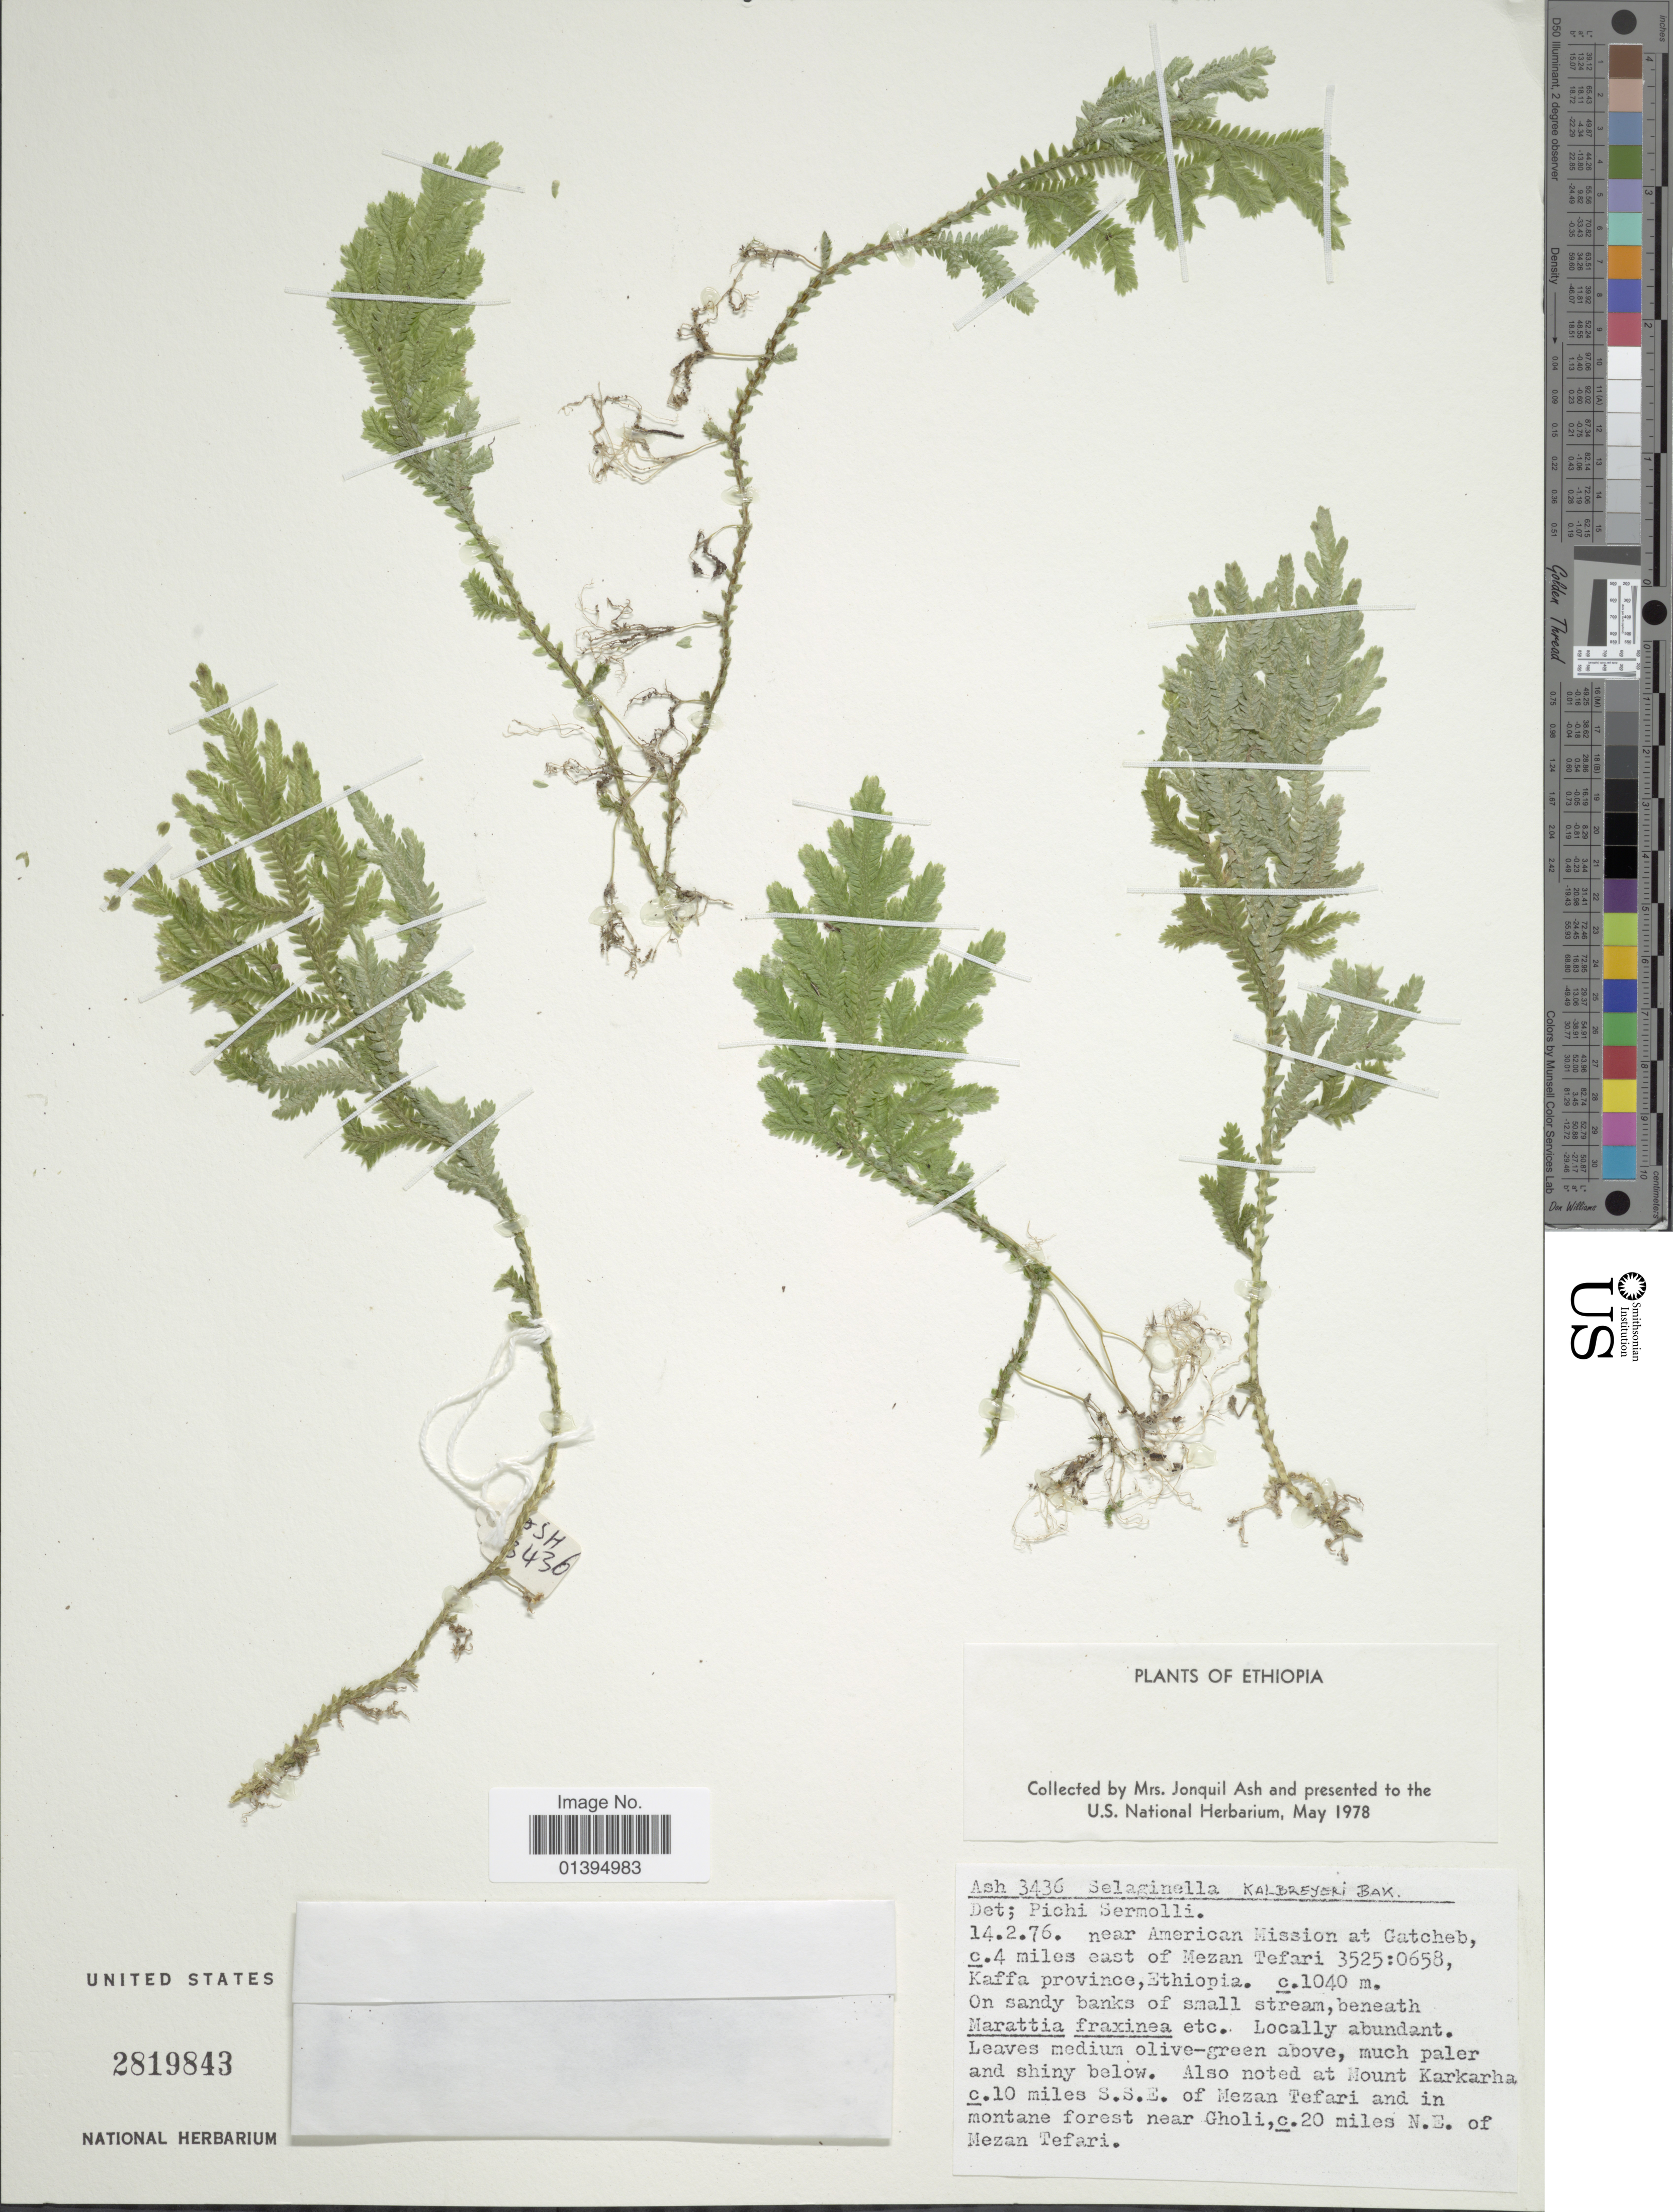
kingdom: Plantae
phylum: Tracheophyta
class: Lycopodiopsida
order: Selaginellales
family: Selaginellaceae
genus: Selaginella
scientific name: Selaginella kalbreyeri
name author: Baker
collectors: J. Ash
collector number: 3436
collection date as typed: Transcribed d/m/y: 14/2/76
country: Ethiopia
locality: Near American mission at Gatcheb, c. 4 miles east of Mezan Tefari 3525:0658, Kaffa Province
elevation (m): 1040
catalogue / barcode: US 2819843